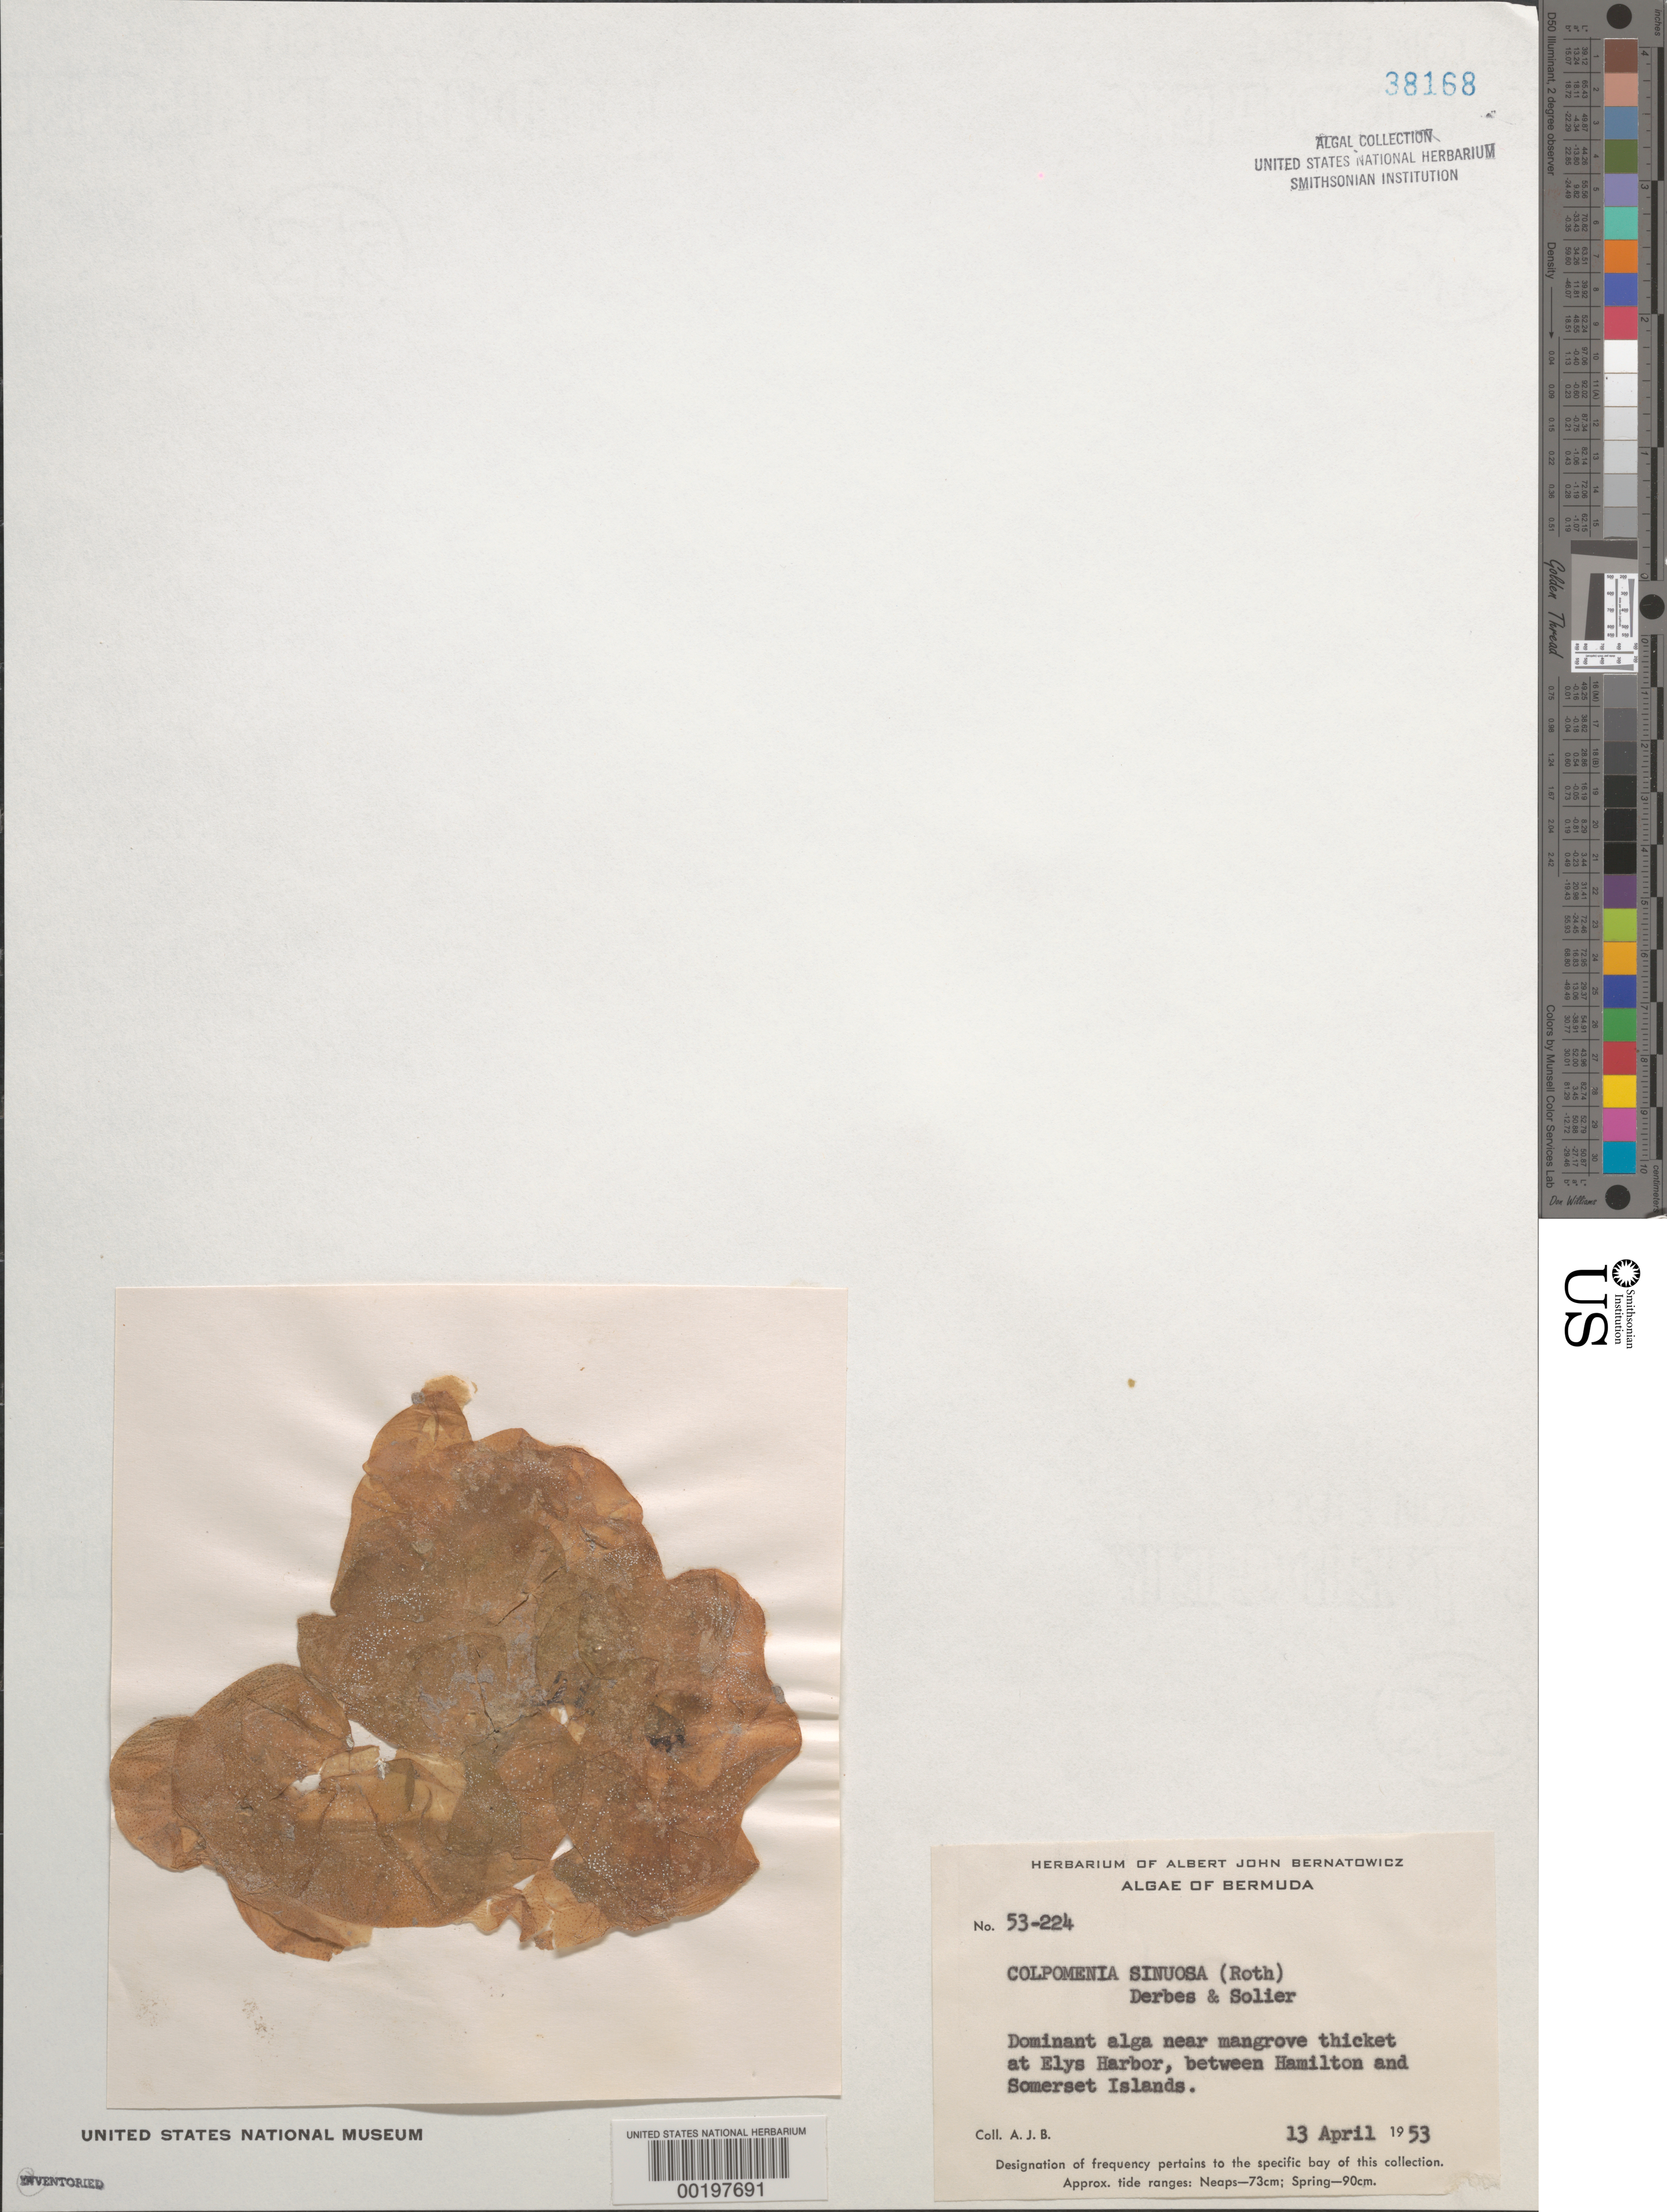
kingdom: Chromista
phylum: Ochrophyta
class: Phaeophyceae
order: Scytosiphonales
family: Scytosiphonaceae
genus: Colpomenia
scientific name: Colpomenia sinuosa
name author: (K. Mert. ex Roth) Derbes & Solier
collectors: A. Bernatowicz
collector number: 53-224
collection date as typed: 13 Apr 1953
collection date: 1953-04-13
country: Bermuda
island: Bermuda Island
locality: Ely's Harbor between Bermuda Island and Somerset Island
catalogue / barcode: US 38168